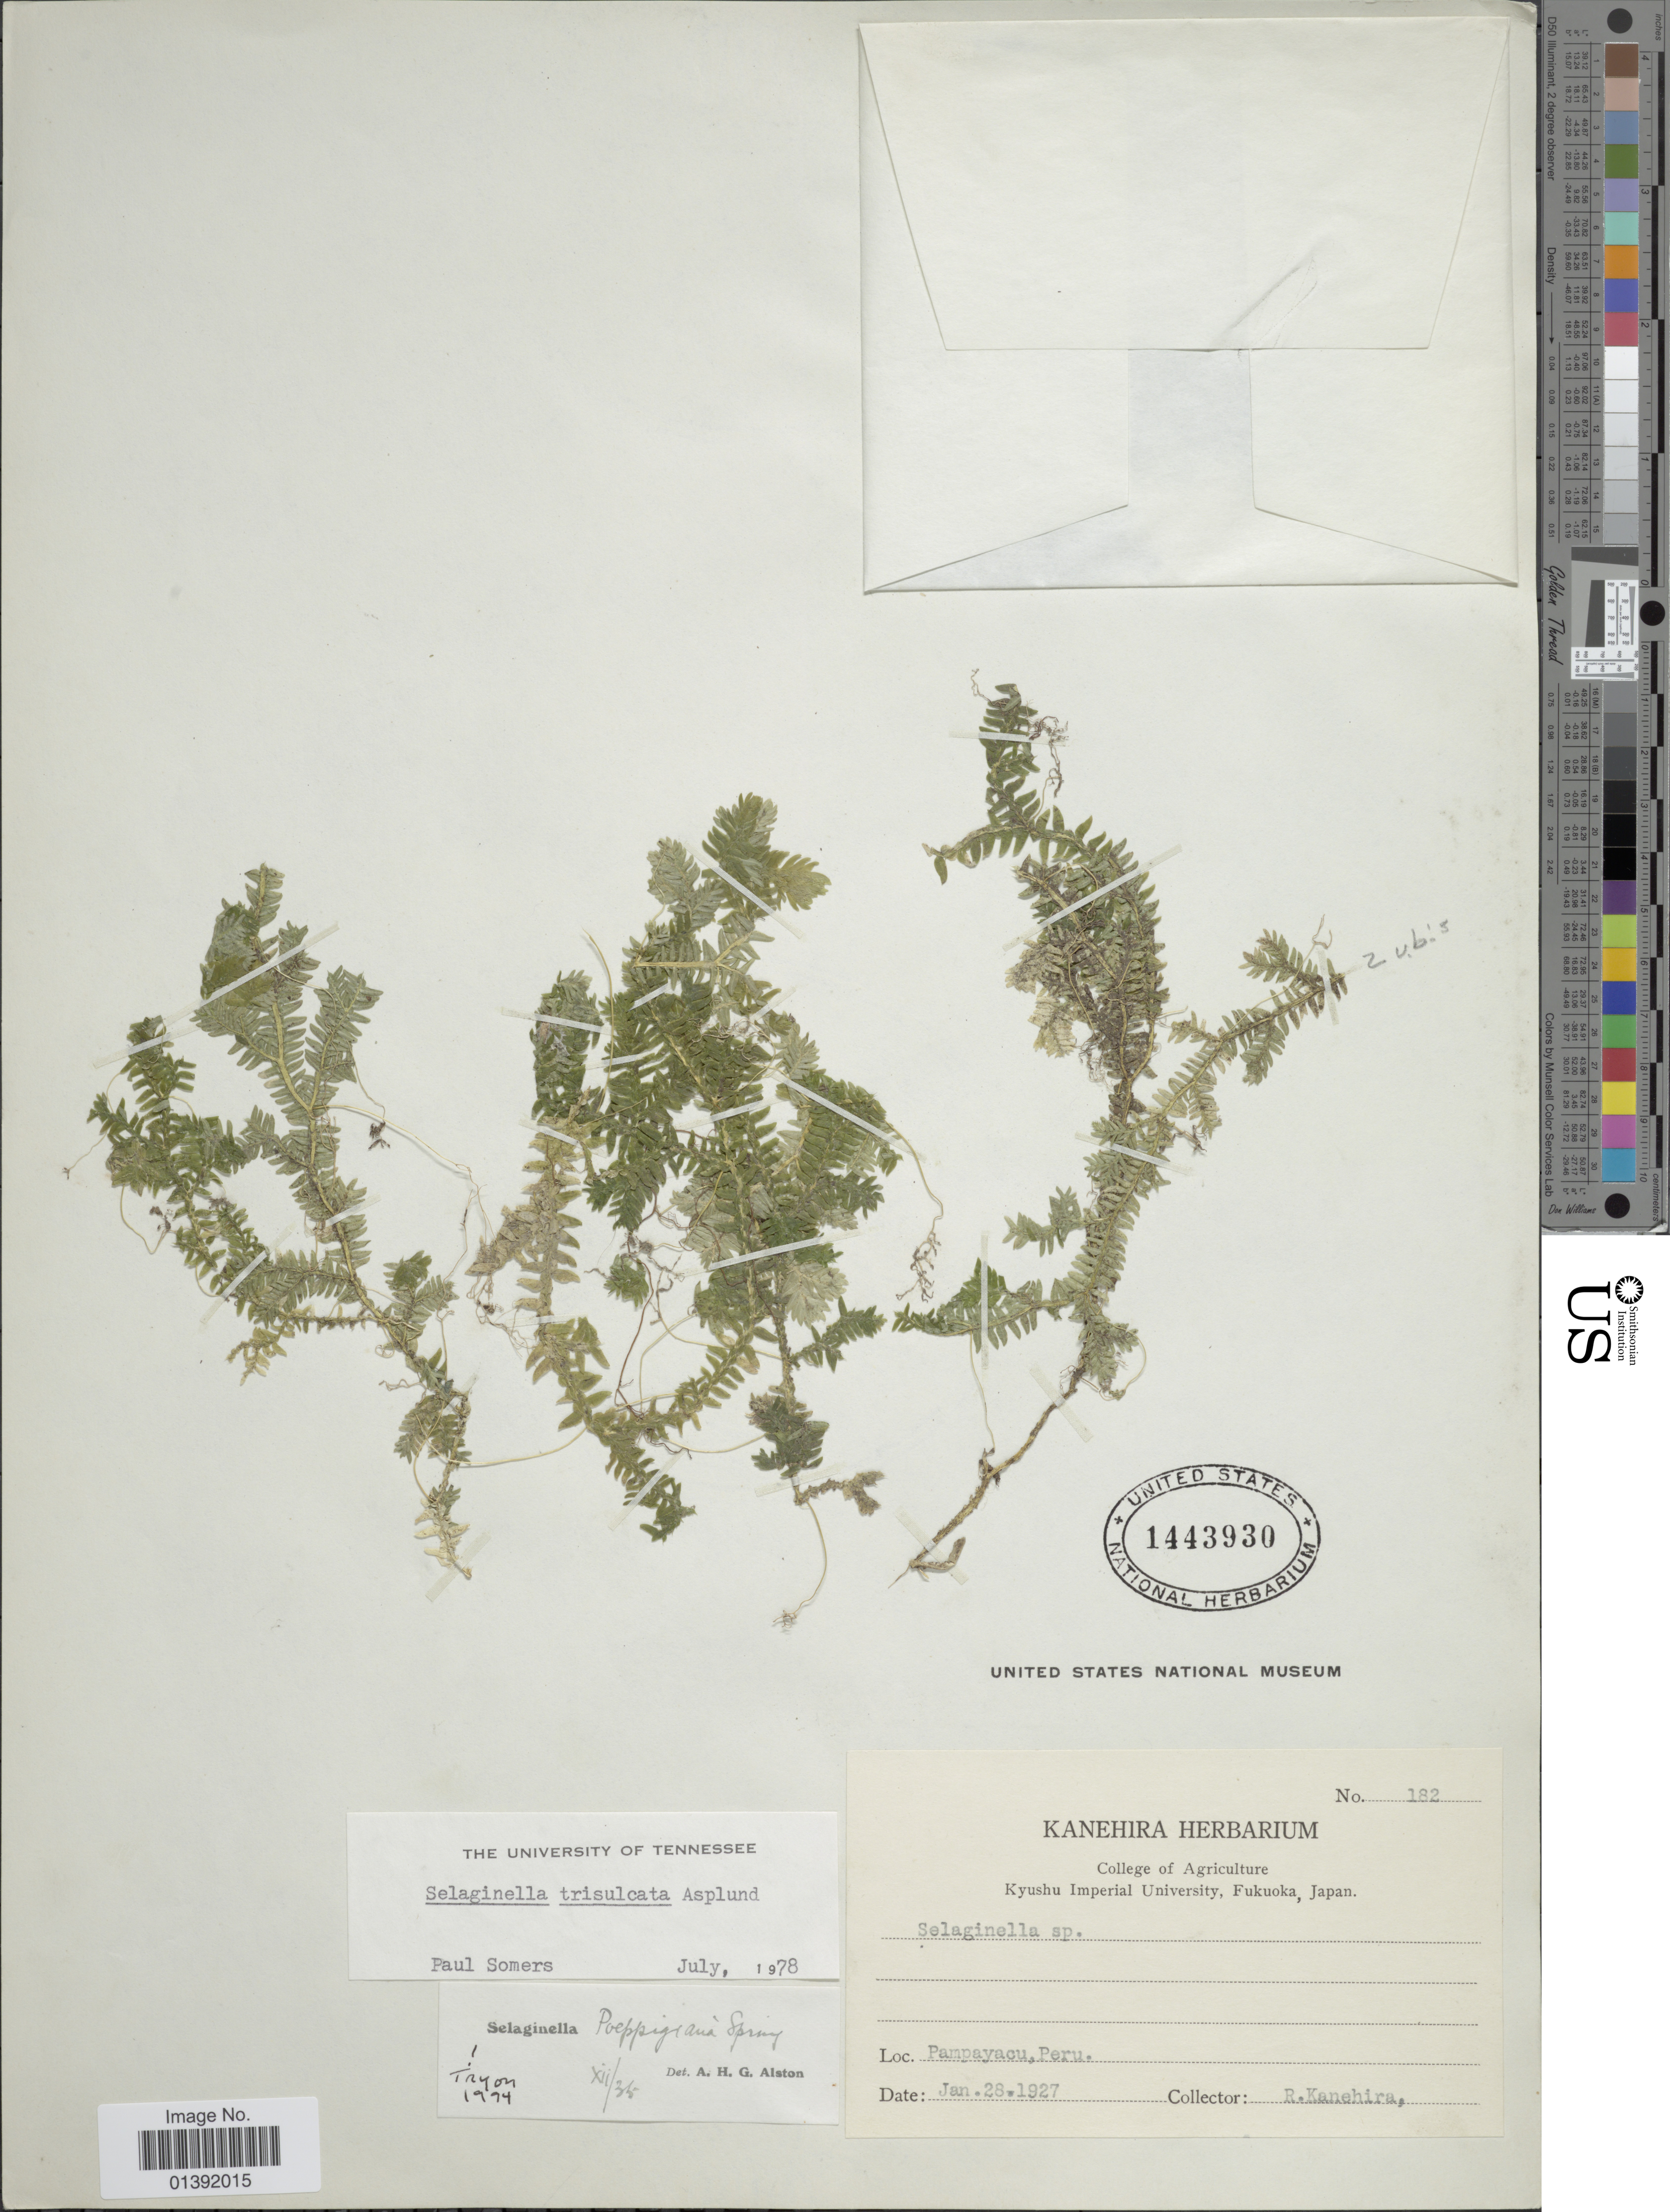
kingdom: Plantae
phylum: Tracheophyta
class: Lycopodiopsida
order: Selaginellales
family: Selaginellaceae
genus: Selaginella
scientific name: Selaginella trisulcata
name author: Aspl.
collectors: R. Kanehira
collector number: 182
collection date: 1927-01-28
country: Peru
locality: Pampayacu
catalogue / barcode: US 1443930